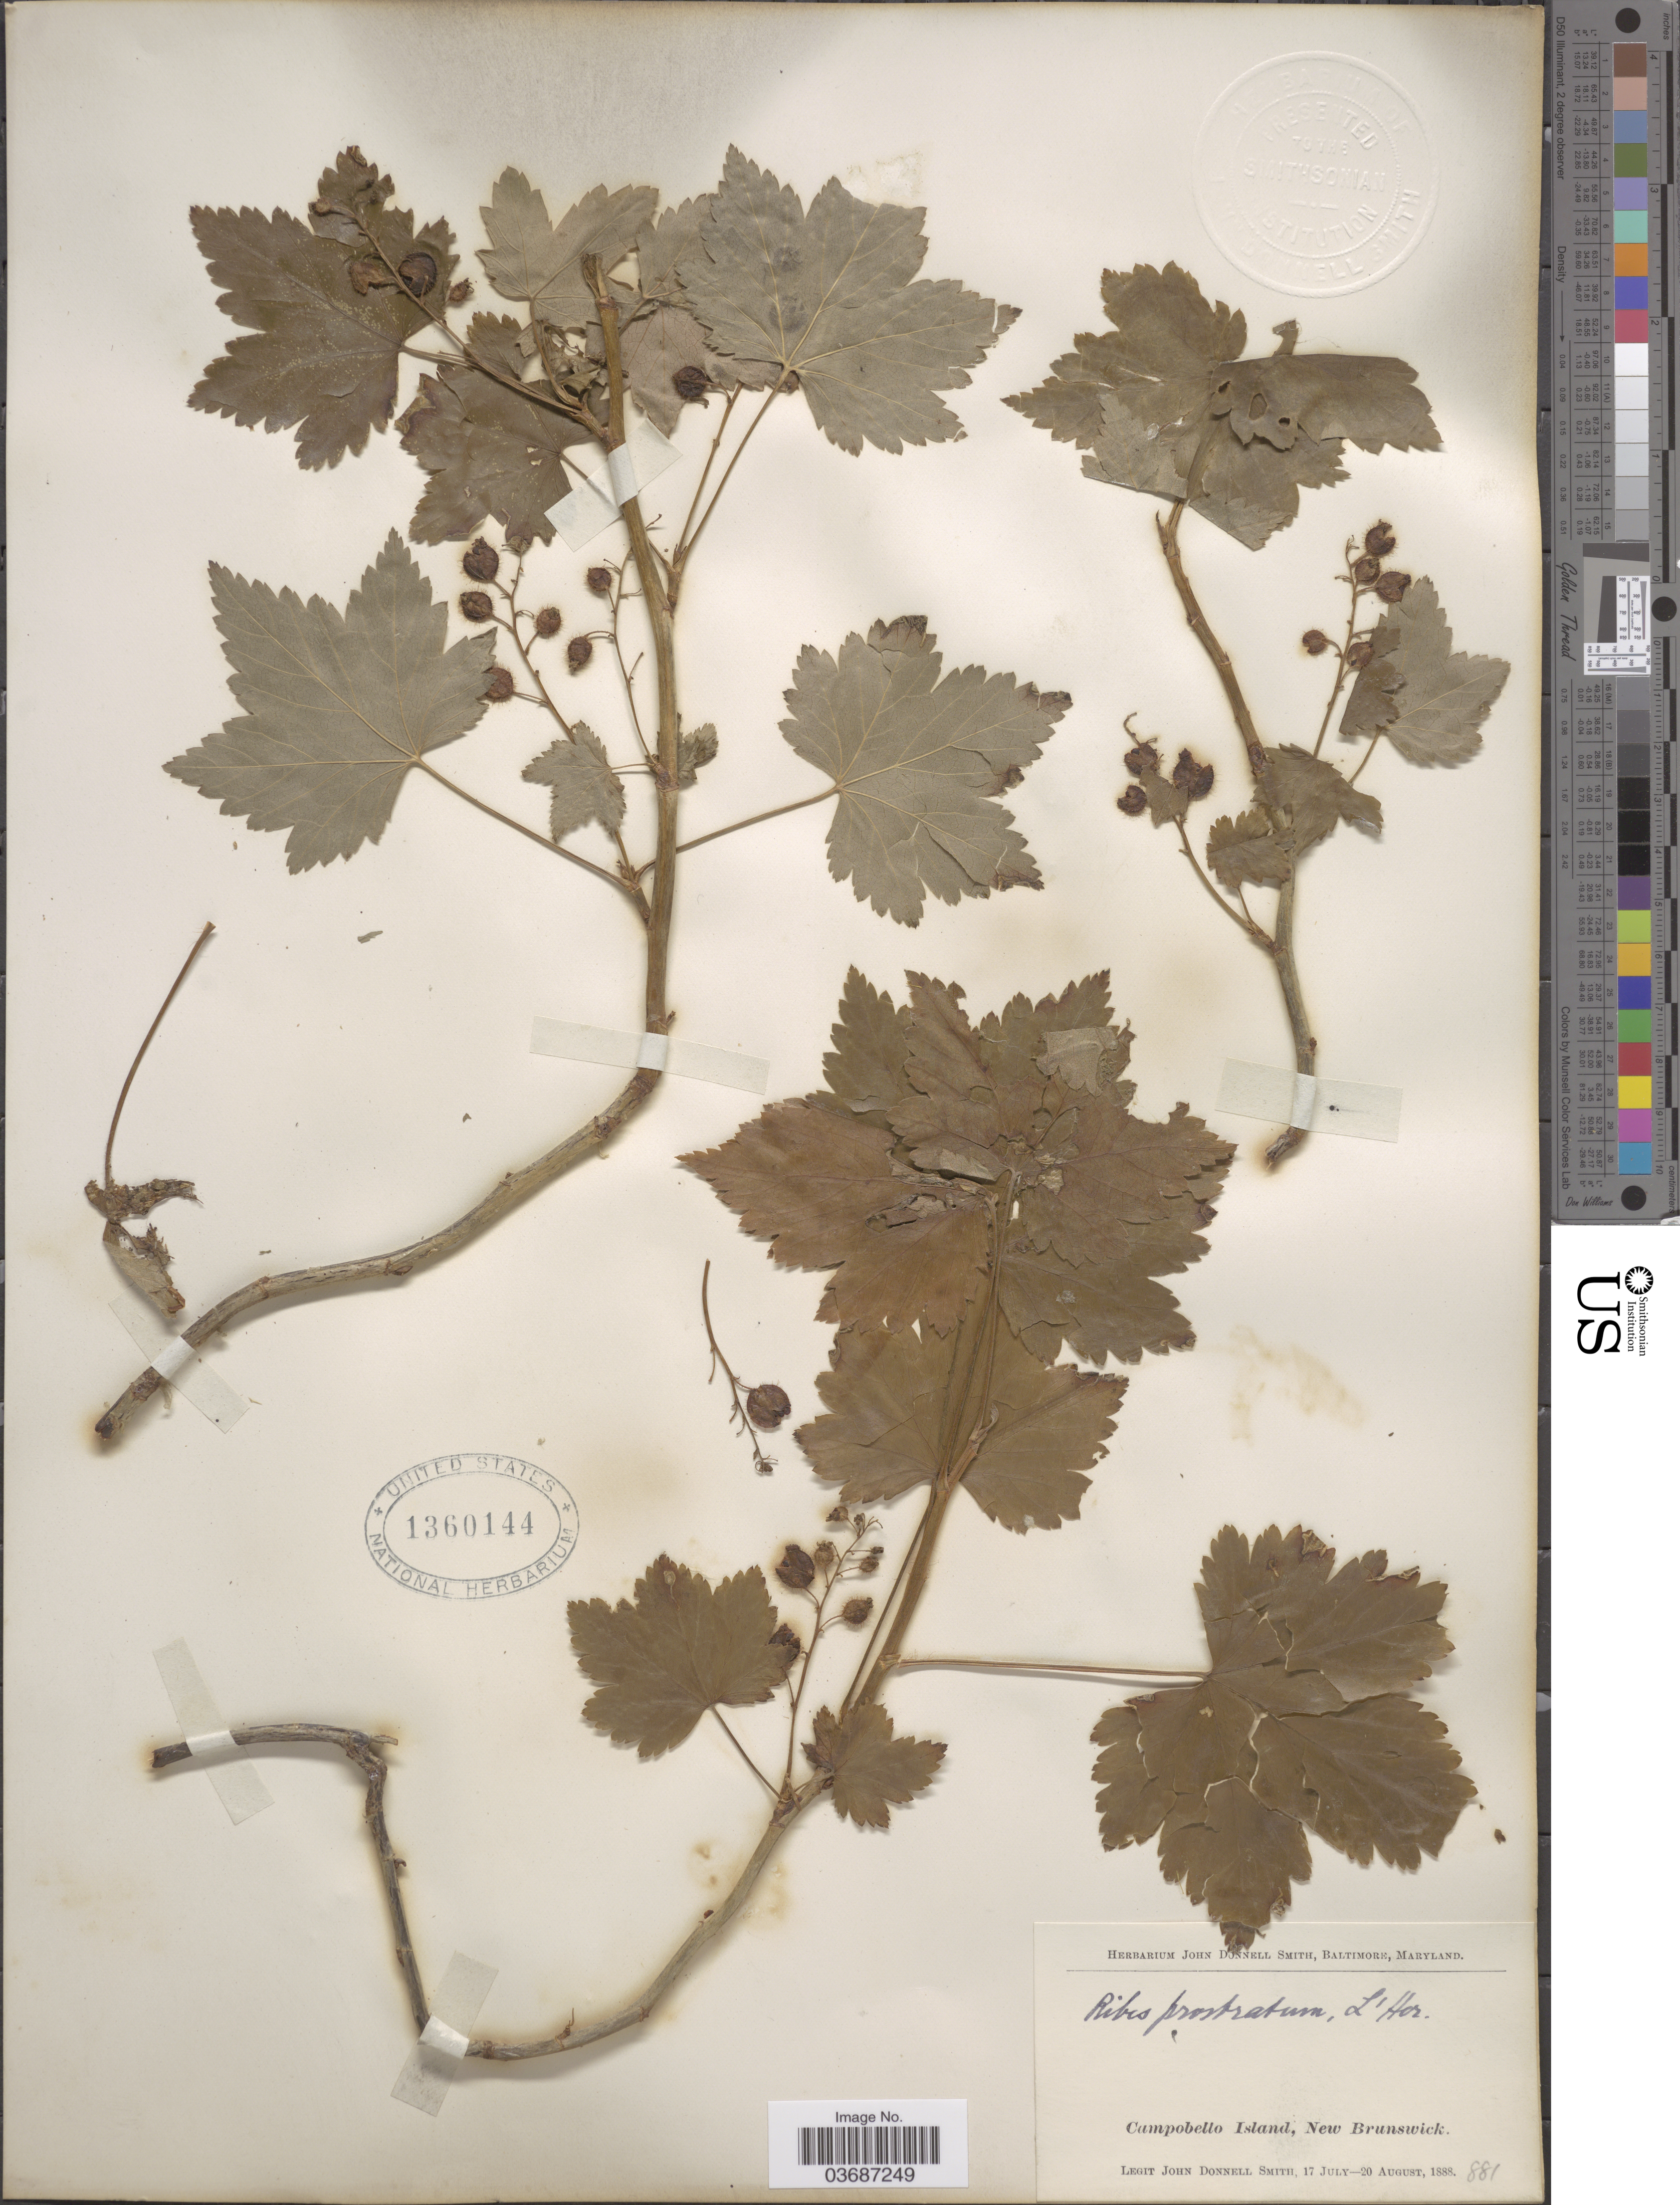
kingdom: Plantae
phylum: Tracheophyta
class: Magnoliopsida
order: Saxifragales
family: Grossulariaceae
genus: Ribes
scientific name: Ribes glandulosum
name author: Ruiz & Pav.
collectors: J. Donnell Smith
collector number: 881?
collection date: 1888-07-17/1888-08-20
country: Canada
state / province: New Brunswick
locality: Campobello Island.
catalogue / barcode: US 1360144